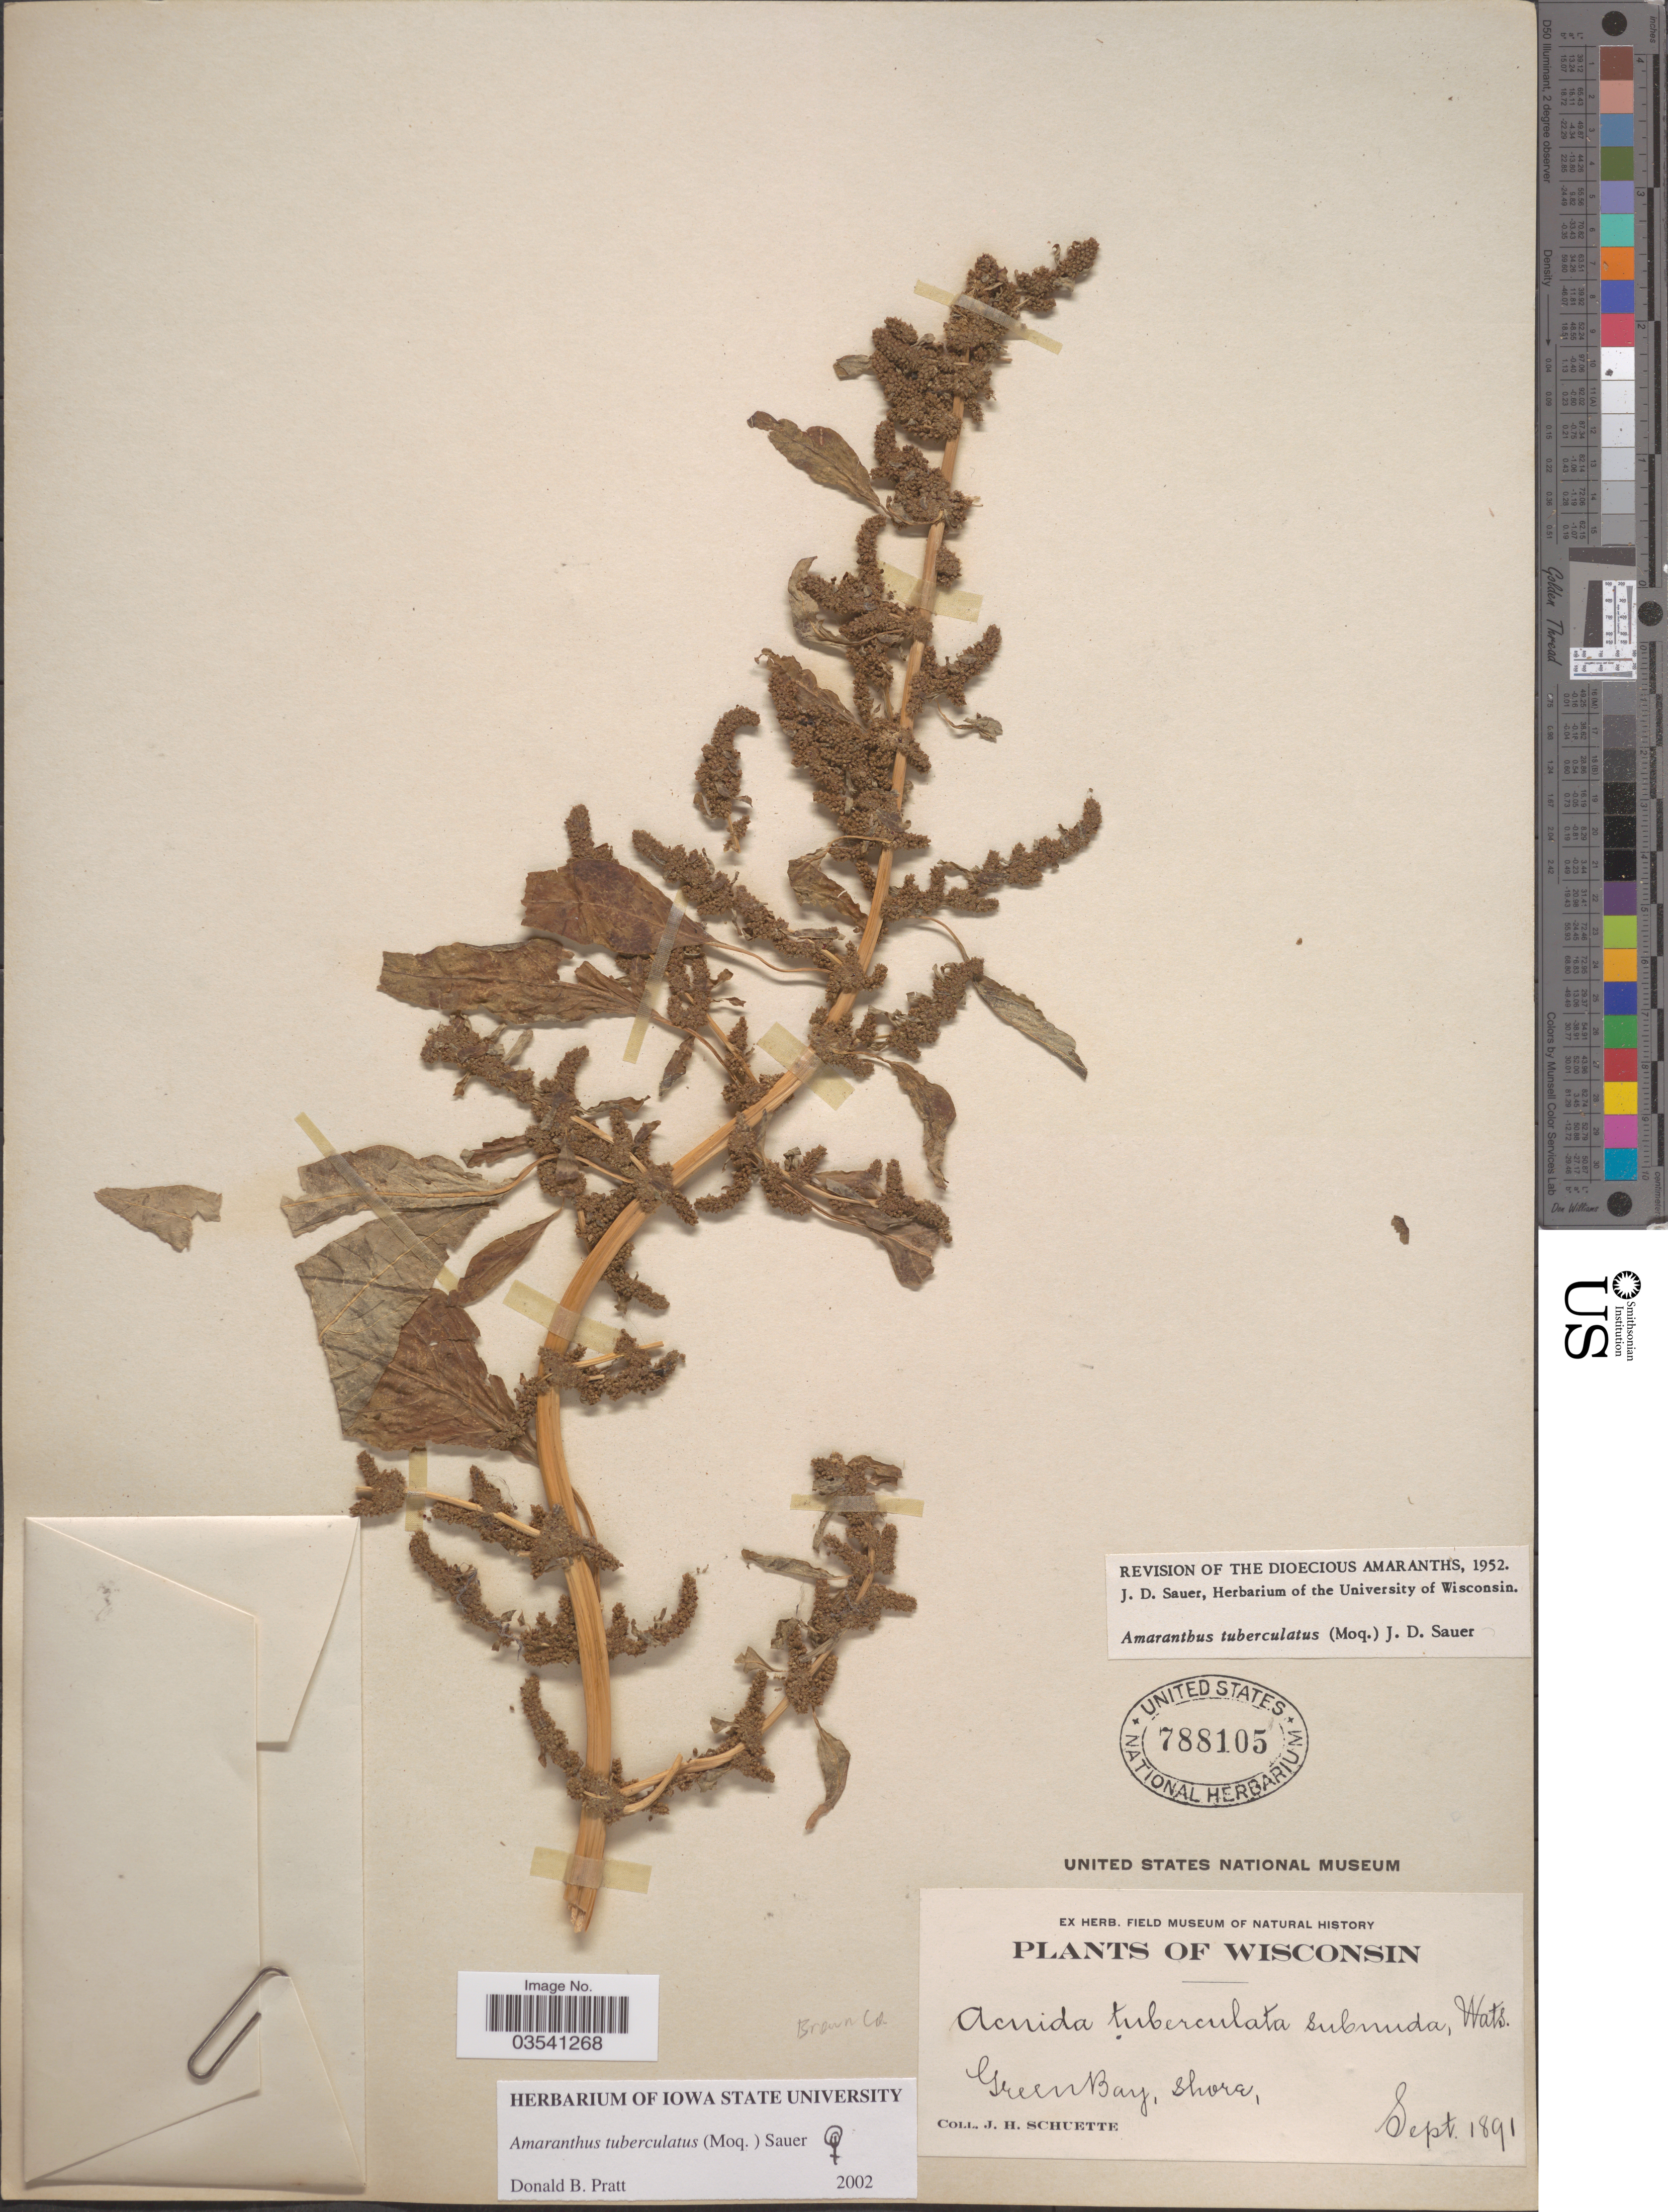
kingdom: Plantae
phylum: Tracheophyta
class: Magnoliopsida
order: Caryophyllales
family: Amaranthaceae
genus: Amaranthus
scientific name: Amaranthus tuberculatus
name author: (Moq.) J.D. Sauer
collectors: J. H. Schuette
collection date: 1891-09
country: United States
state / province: Wisconsin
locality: Green Bay. Brown Co.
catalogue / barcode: US 788105